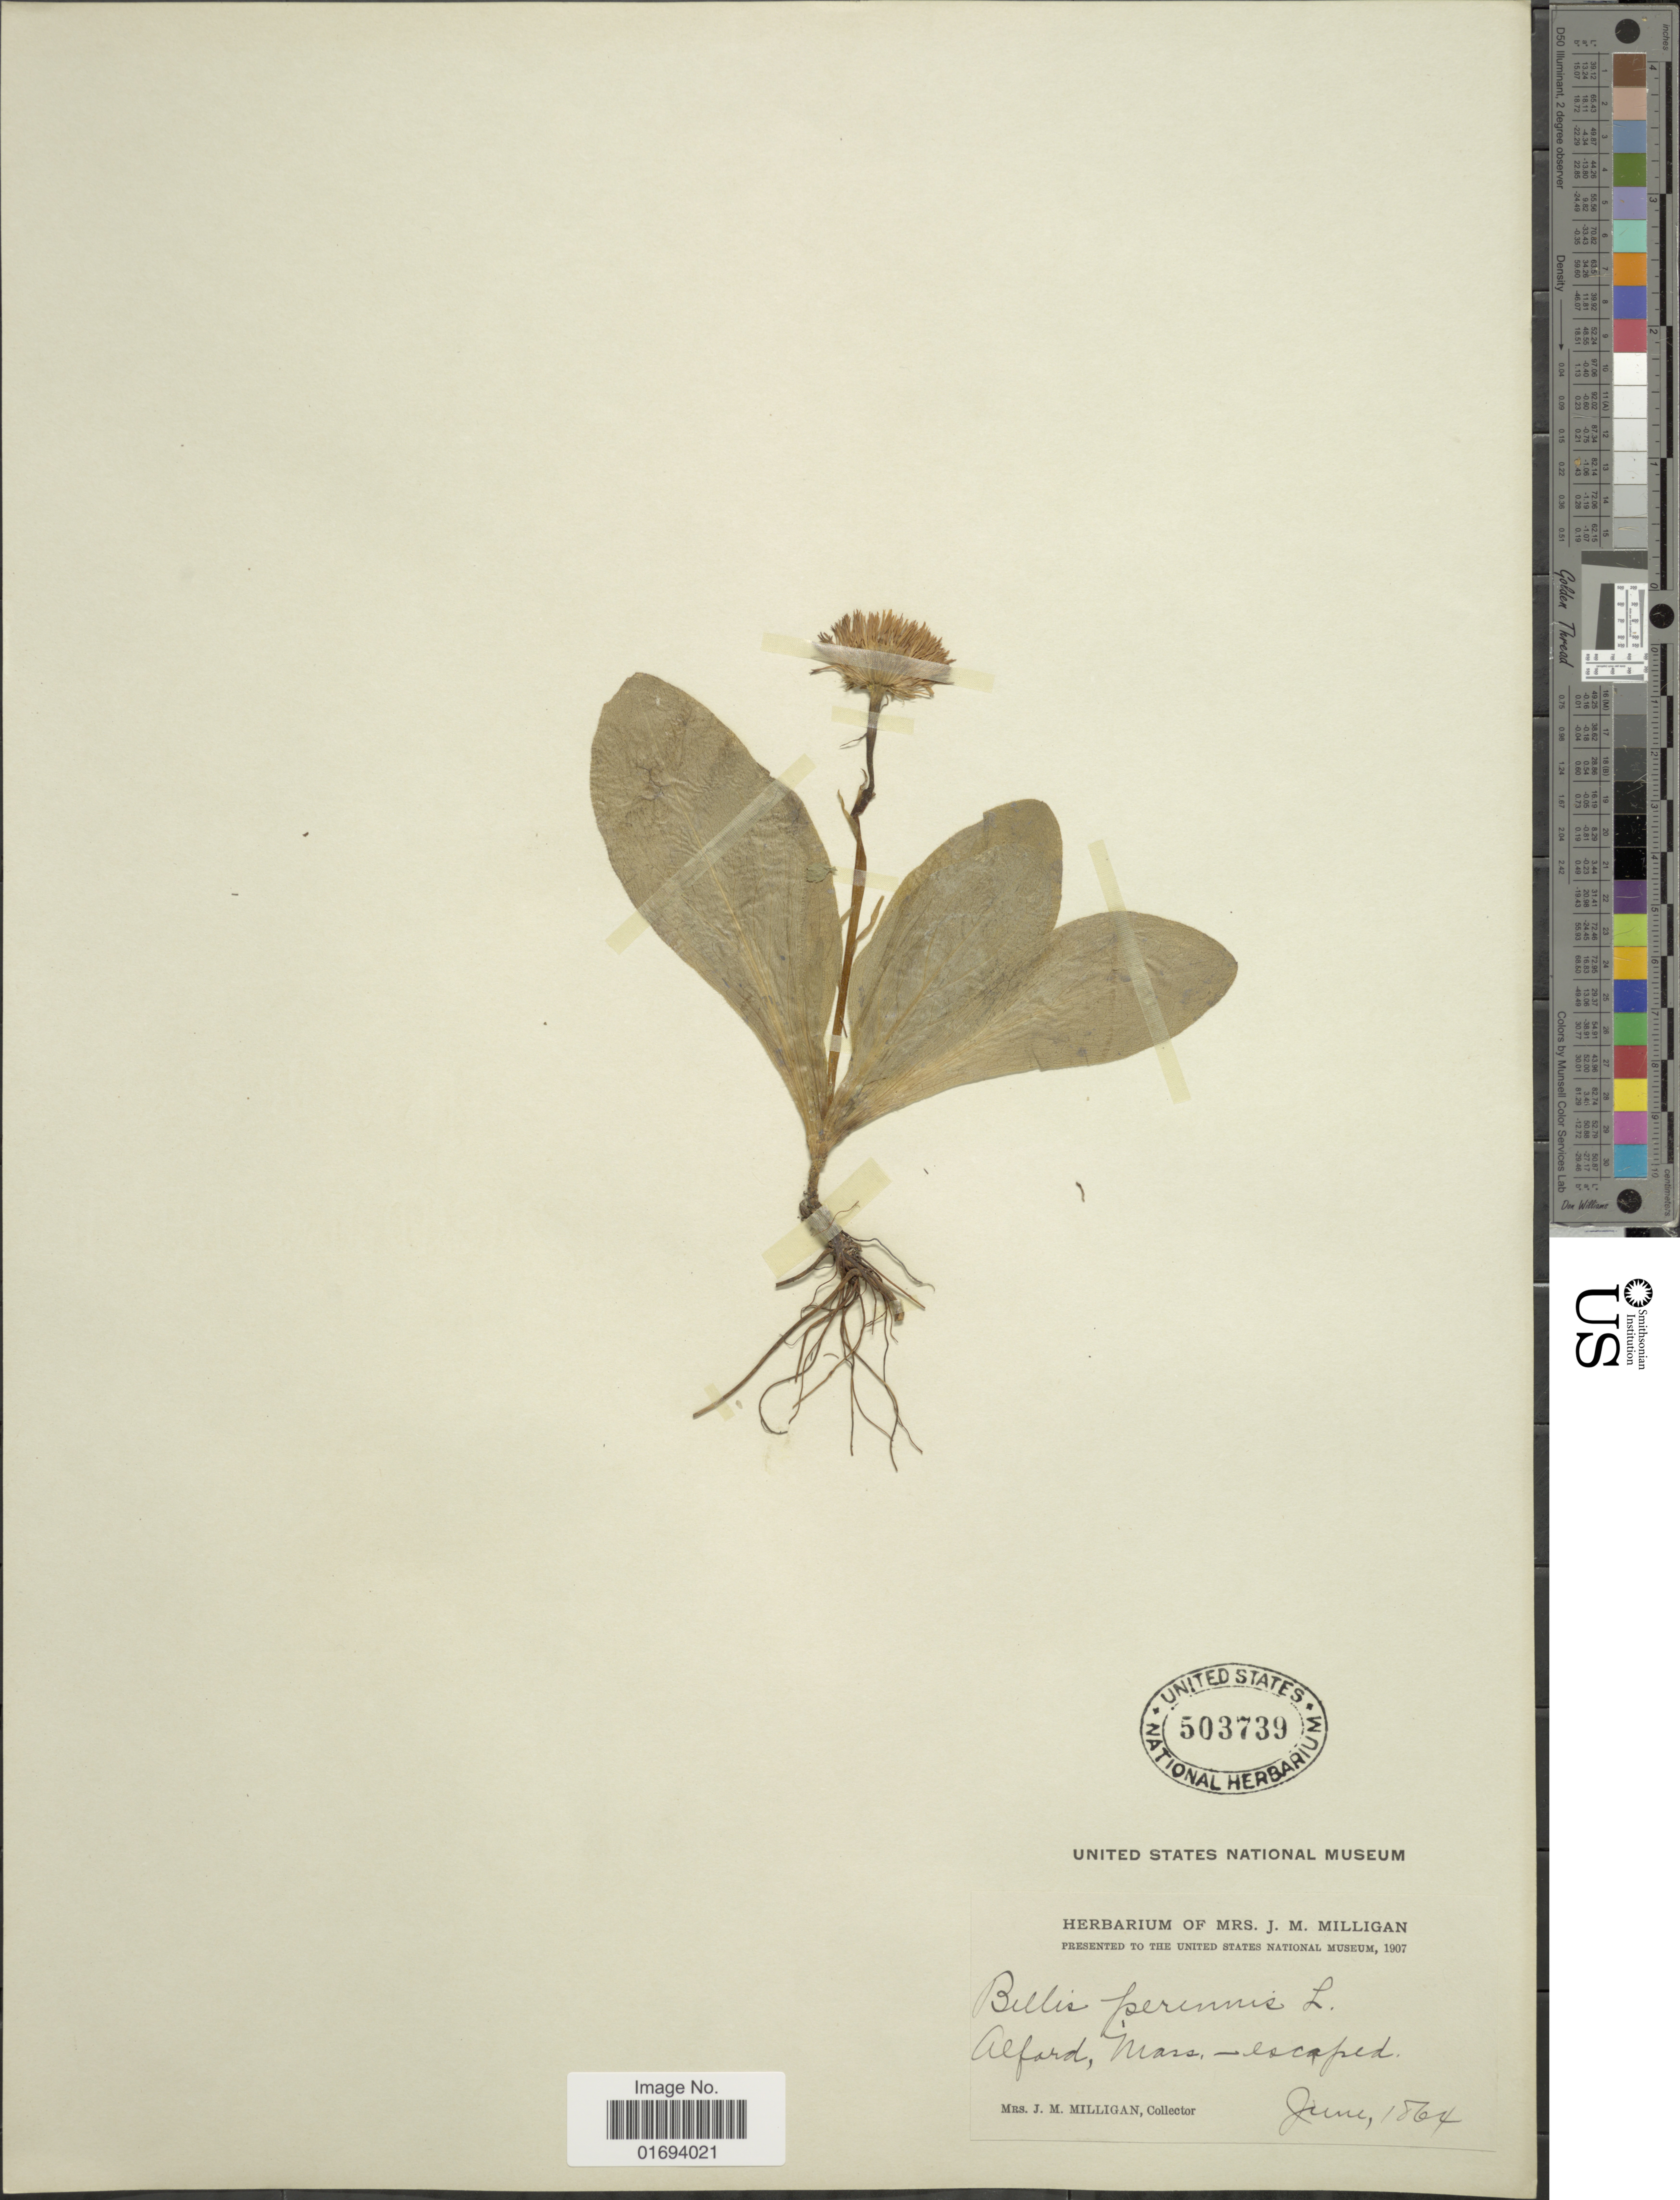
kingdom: Plantae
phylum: Tracheophyta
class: Magnoliopsida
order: Asterales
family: Asteraceae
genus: Bellis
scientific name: Bellis perennis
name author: L.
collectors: J. M. Milligan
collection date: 1864-06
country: United States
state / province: Massachusetts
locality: Alford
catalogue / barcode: US 503739